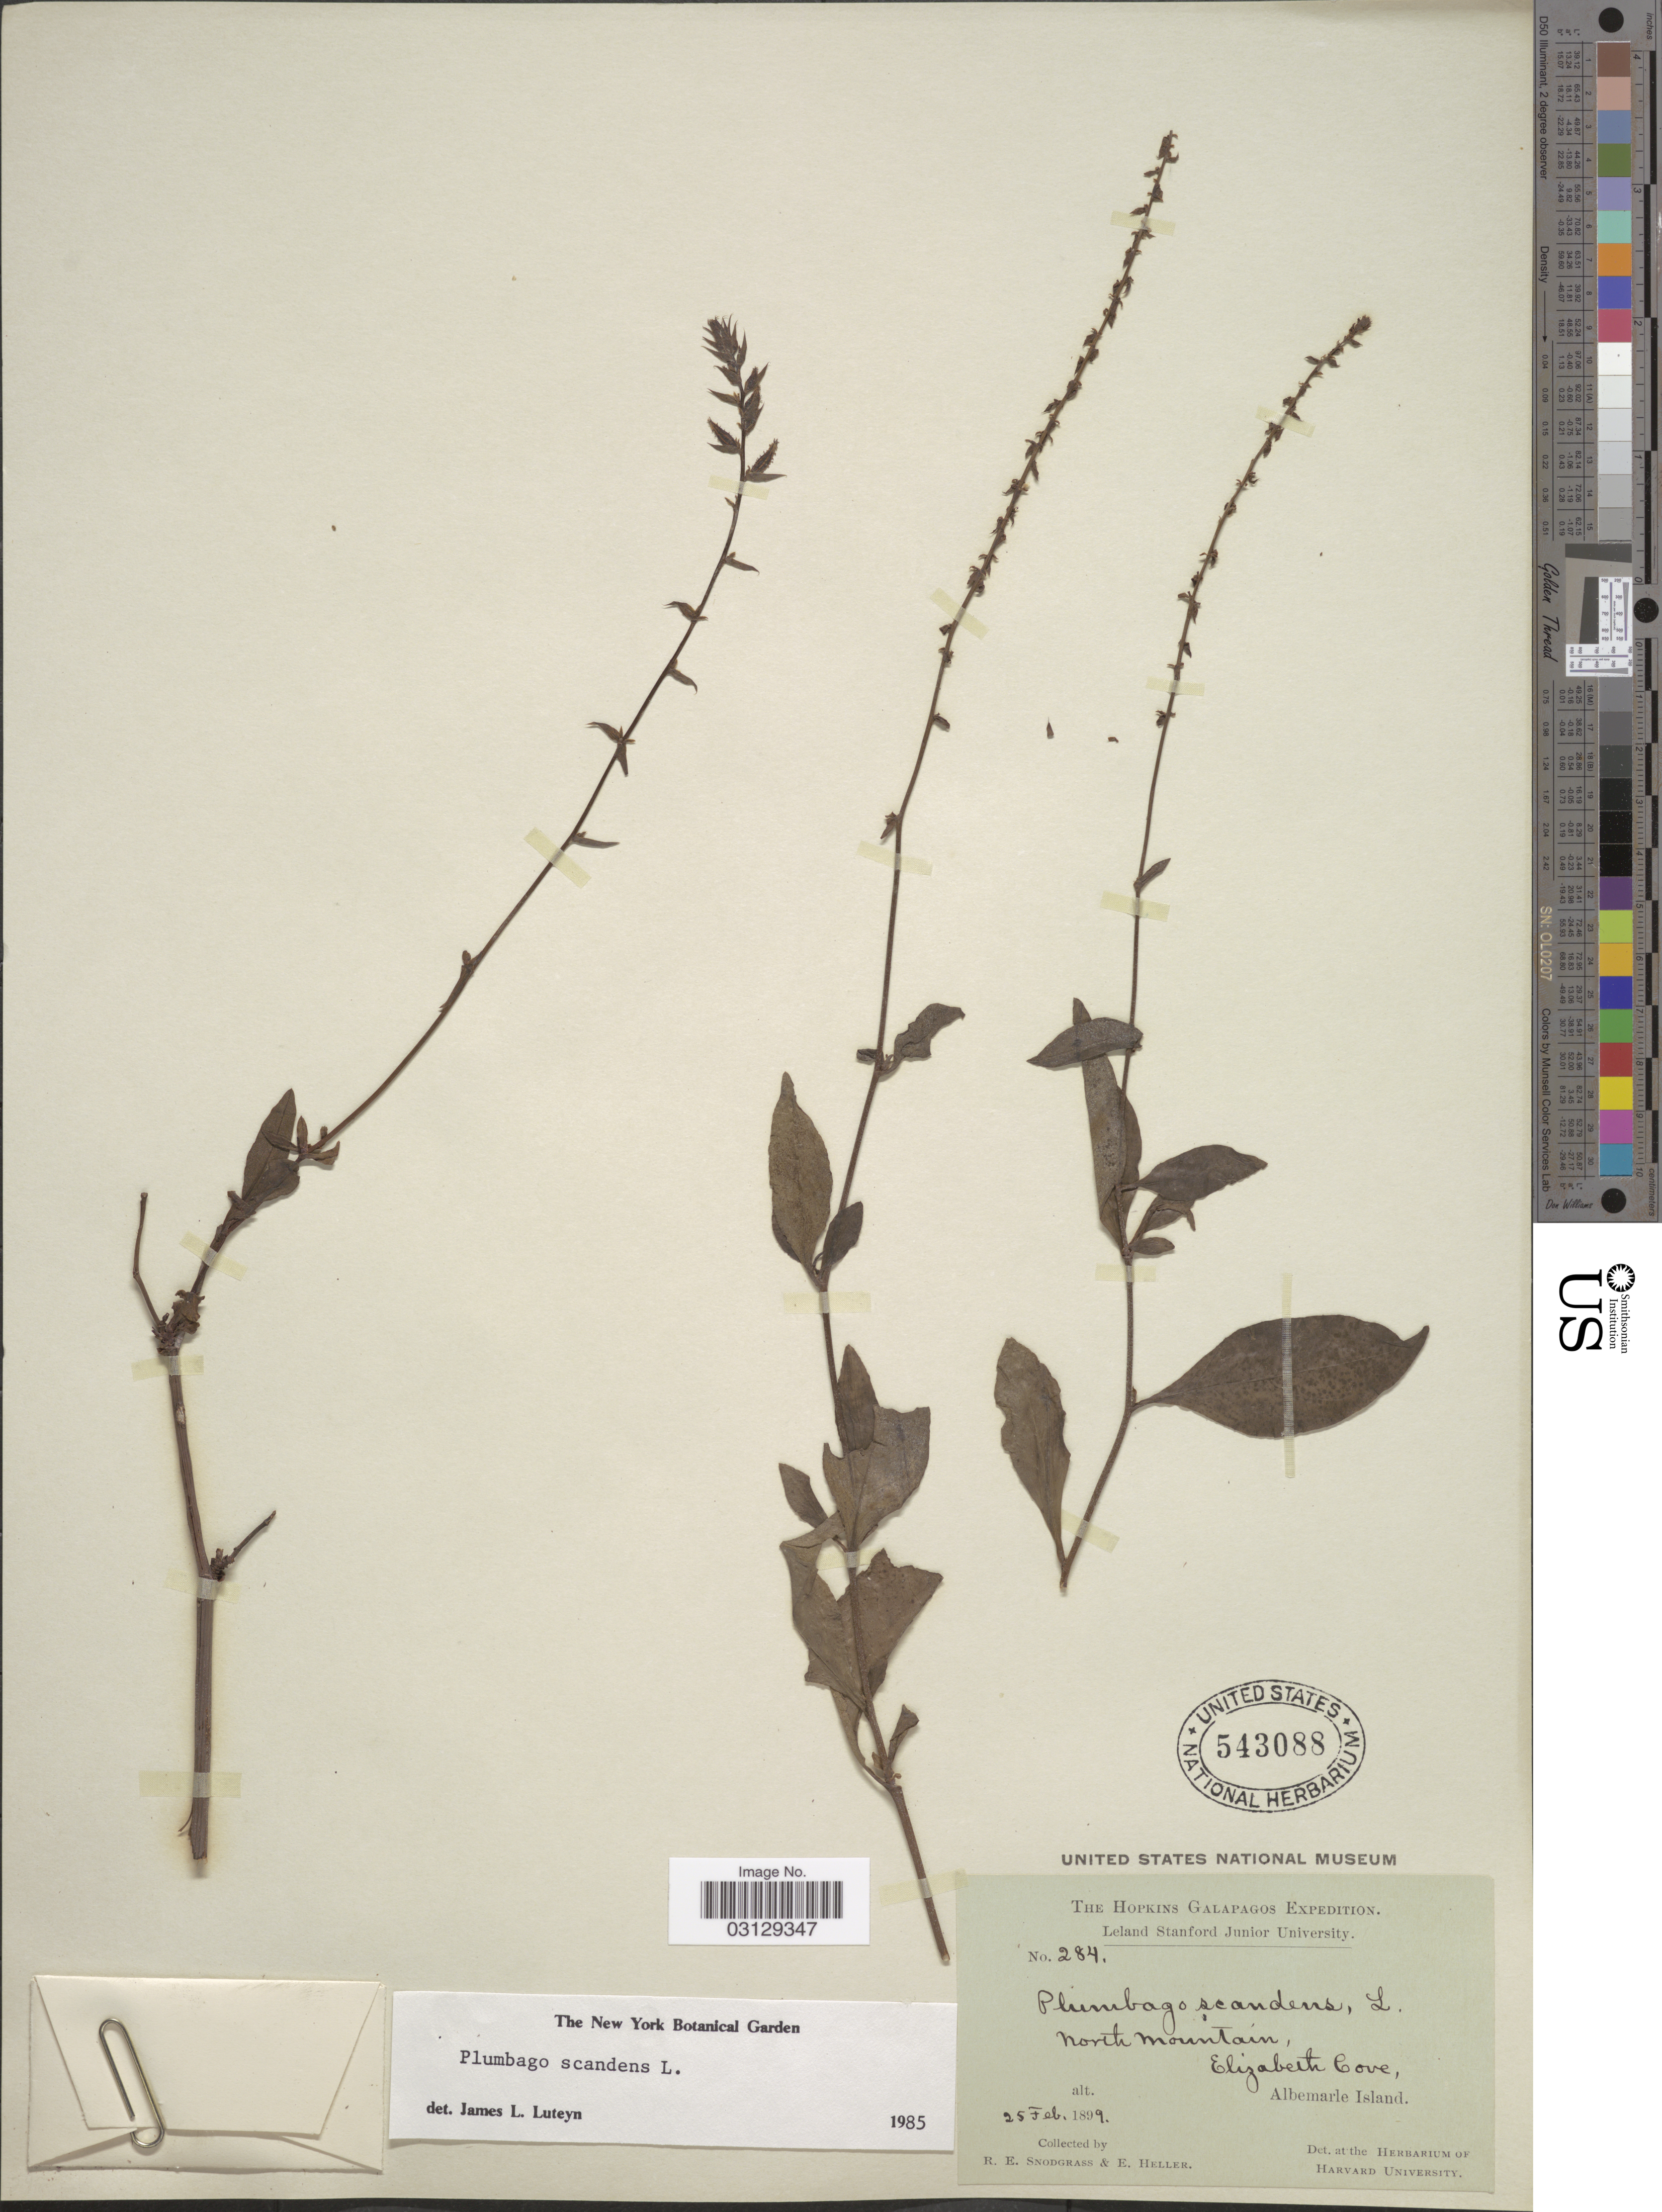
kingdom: Plantae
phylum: Tracheophyta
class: Magnoliopsida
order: Caryophyllales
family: Plumbaginaceae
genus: Plumbago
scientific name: Plumbago scandens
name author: L.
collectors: R. E. Snodgrass & E. Heller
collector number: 284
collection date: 1899-02-25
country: Ecuador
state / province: Colón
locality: Galapagos. North Mountain, Elizabeth Cove, Albemarle Island.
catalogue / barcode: US 543088